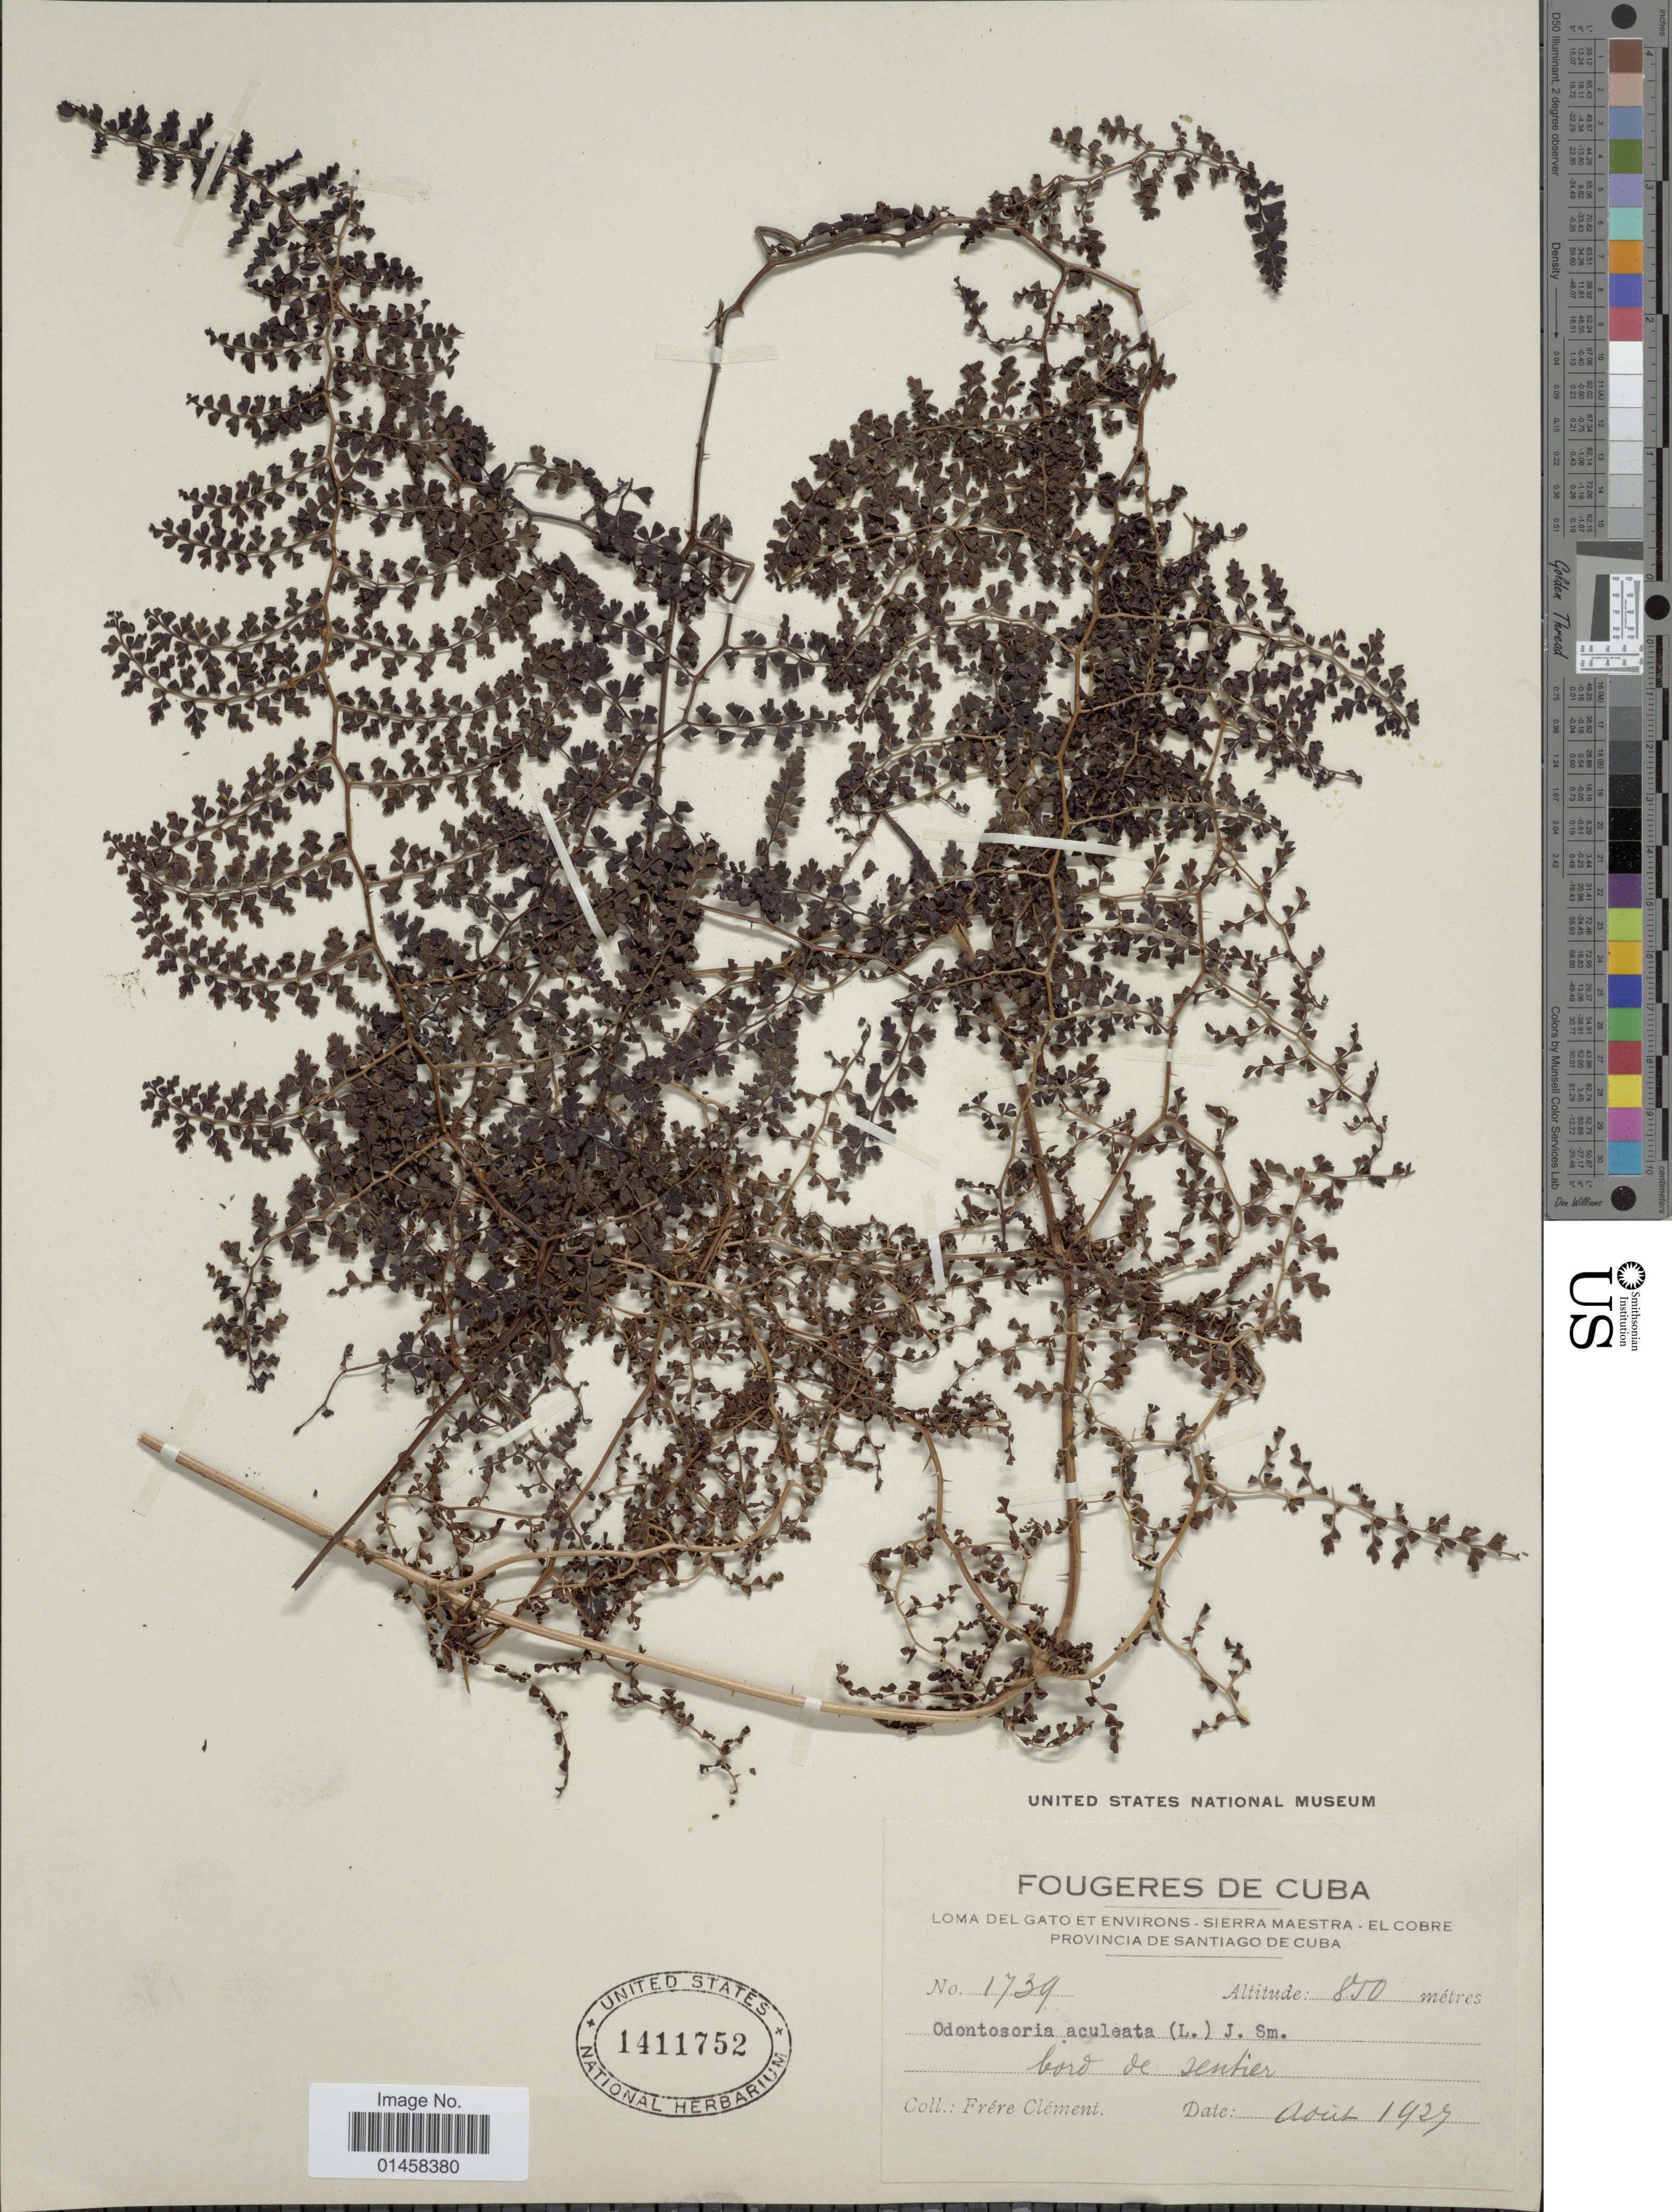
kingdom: Plantae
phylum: Tracheophyta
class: Polypodiopsida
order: Polypodiales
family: Lindsaeaceae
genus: Odontosoria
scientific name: Odontosoria aculeata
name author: (L.) J. Sm.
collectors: A. Clément Téteau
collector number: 1739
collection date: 1927-04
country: Cuba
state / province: Santiago de Cuba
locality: Loma del Gato et environs - Sierra Maestra - El Cobre, bord de sentier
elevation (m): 850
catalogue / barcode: US 1411752